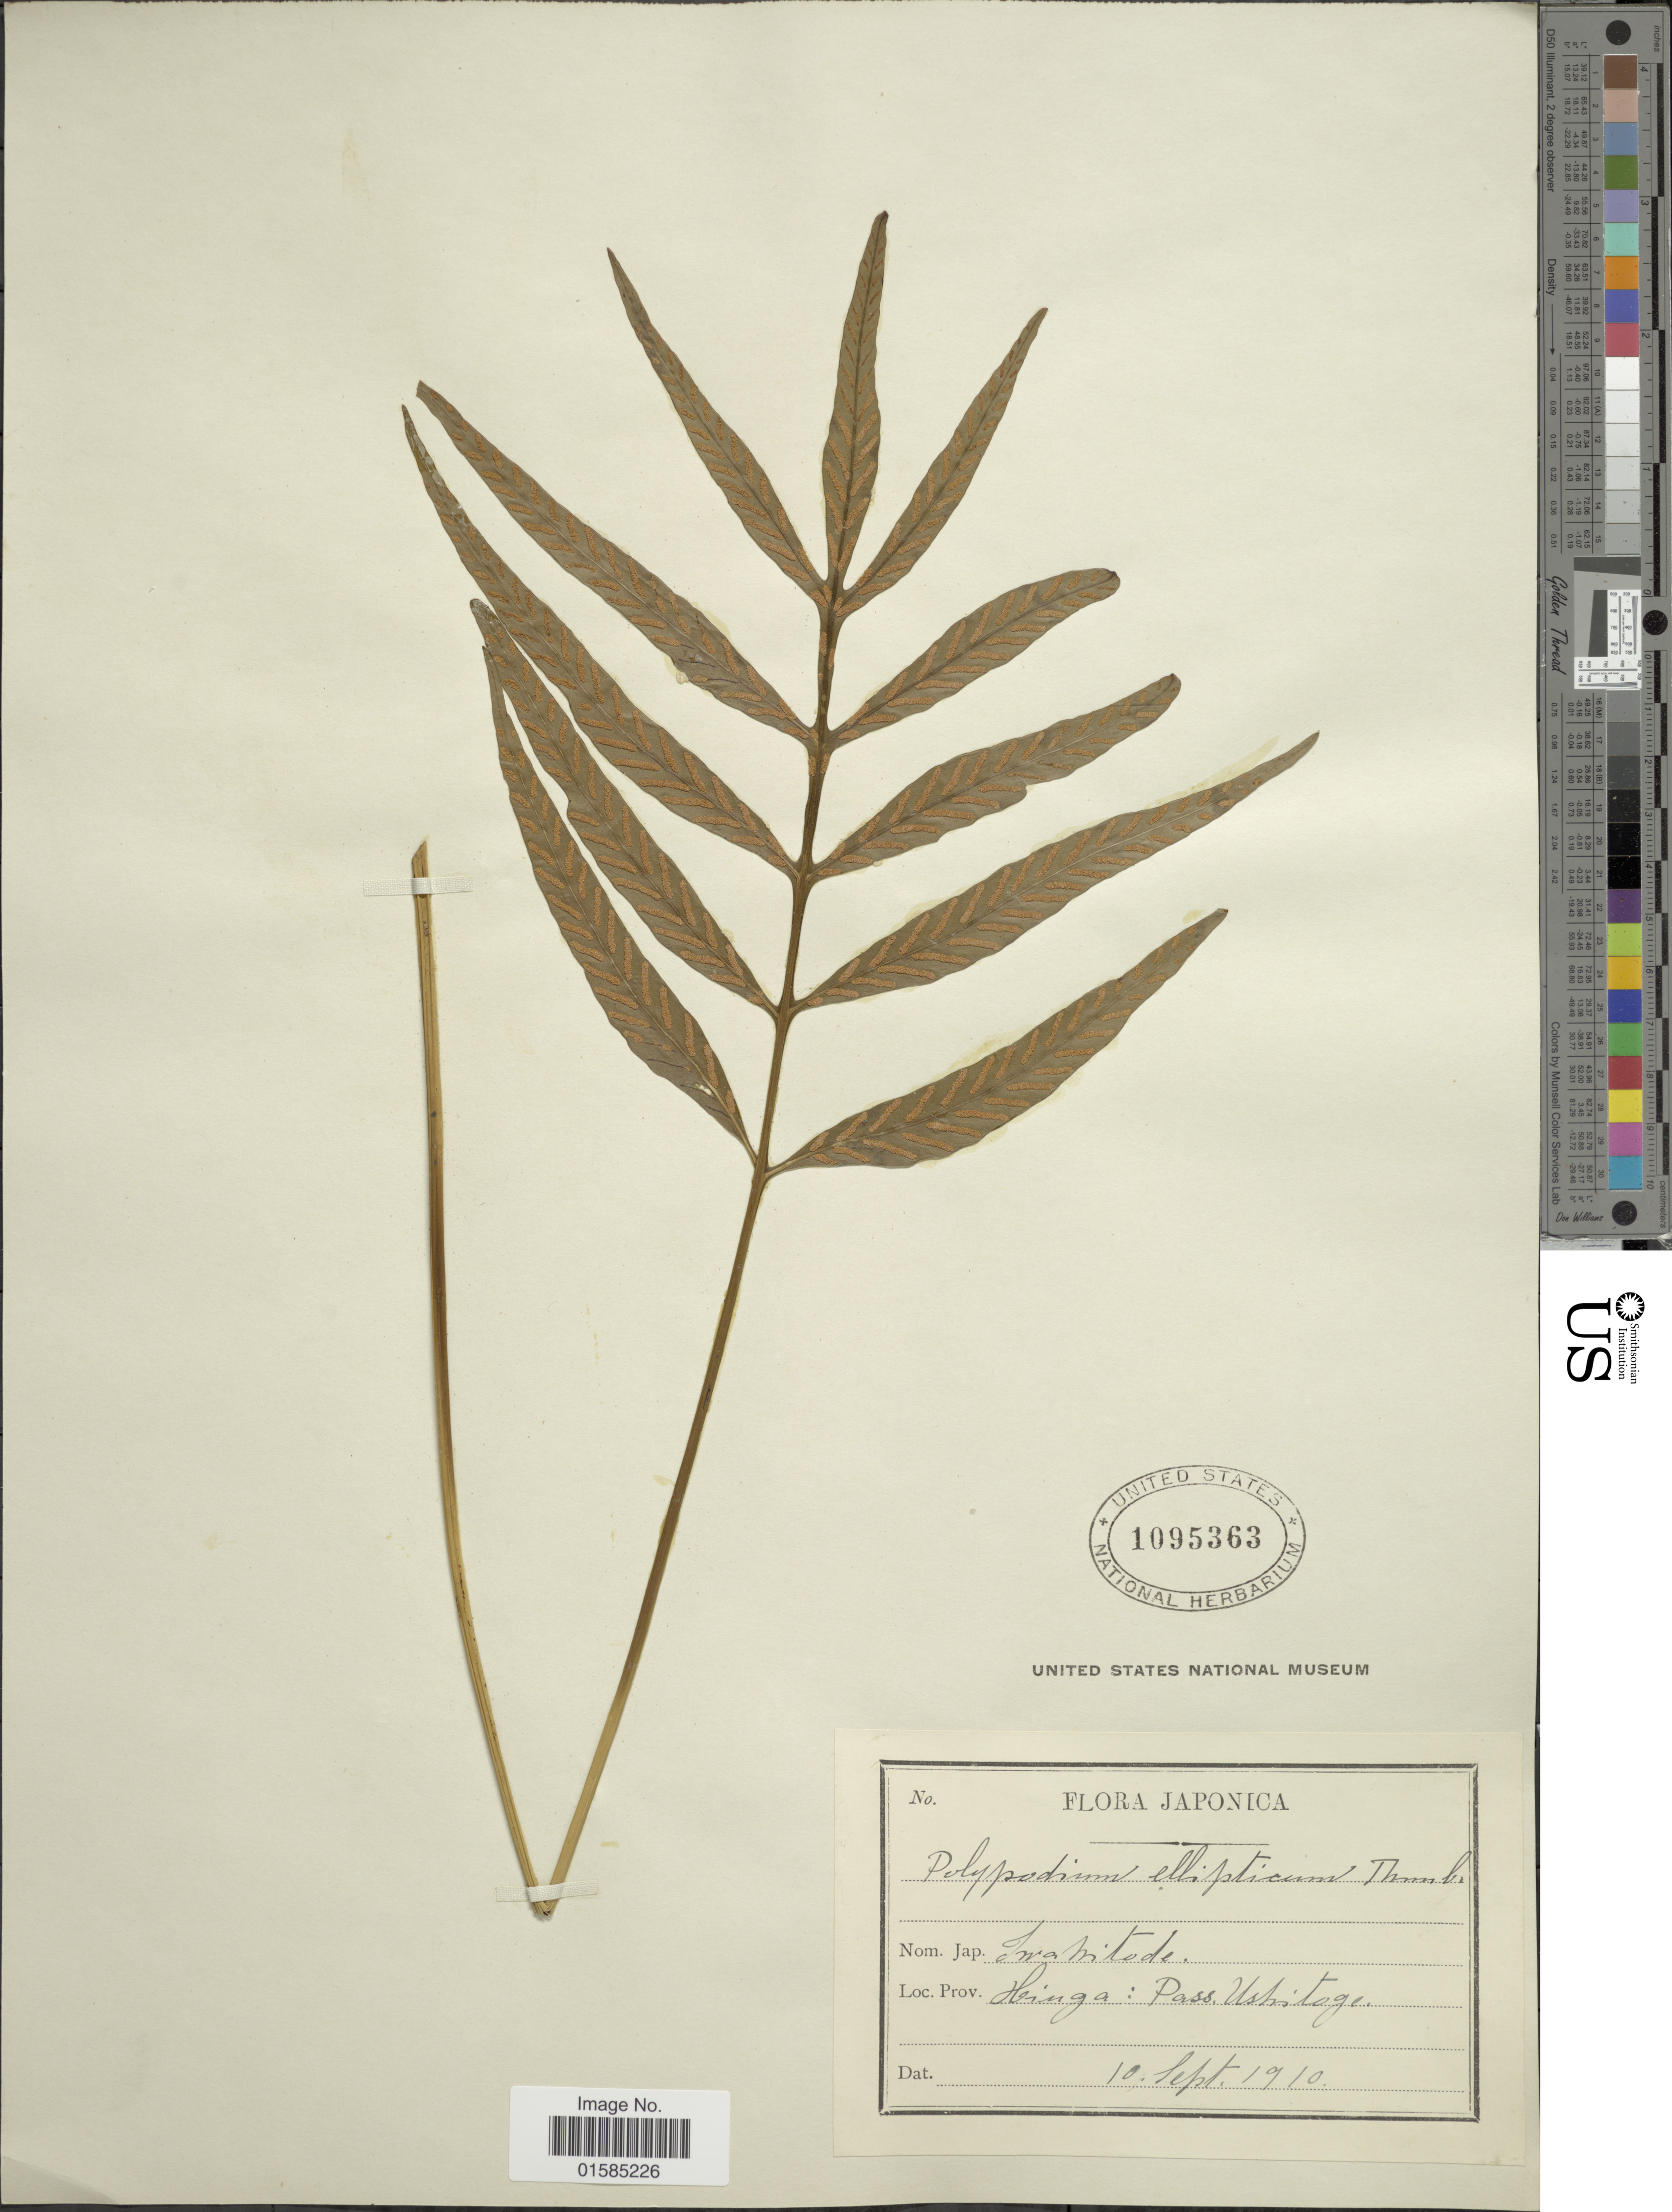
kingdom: Plantae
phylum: Tracheophyta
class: Polypodiopsida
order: Polypodiales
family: Polypodiaceae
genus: Leptochilus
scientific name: Leptochilus ellipticus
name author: (Thunb.) Noot.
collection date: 1910-09-10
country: Japan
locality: Hyuga: Pass Ushitoge.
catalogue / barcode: US 1095363